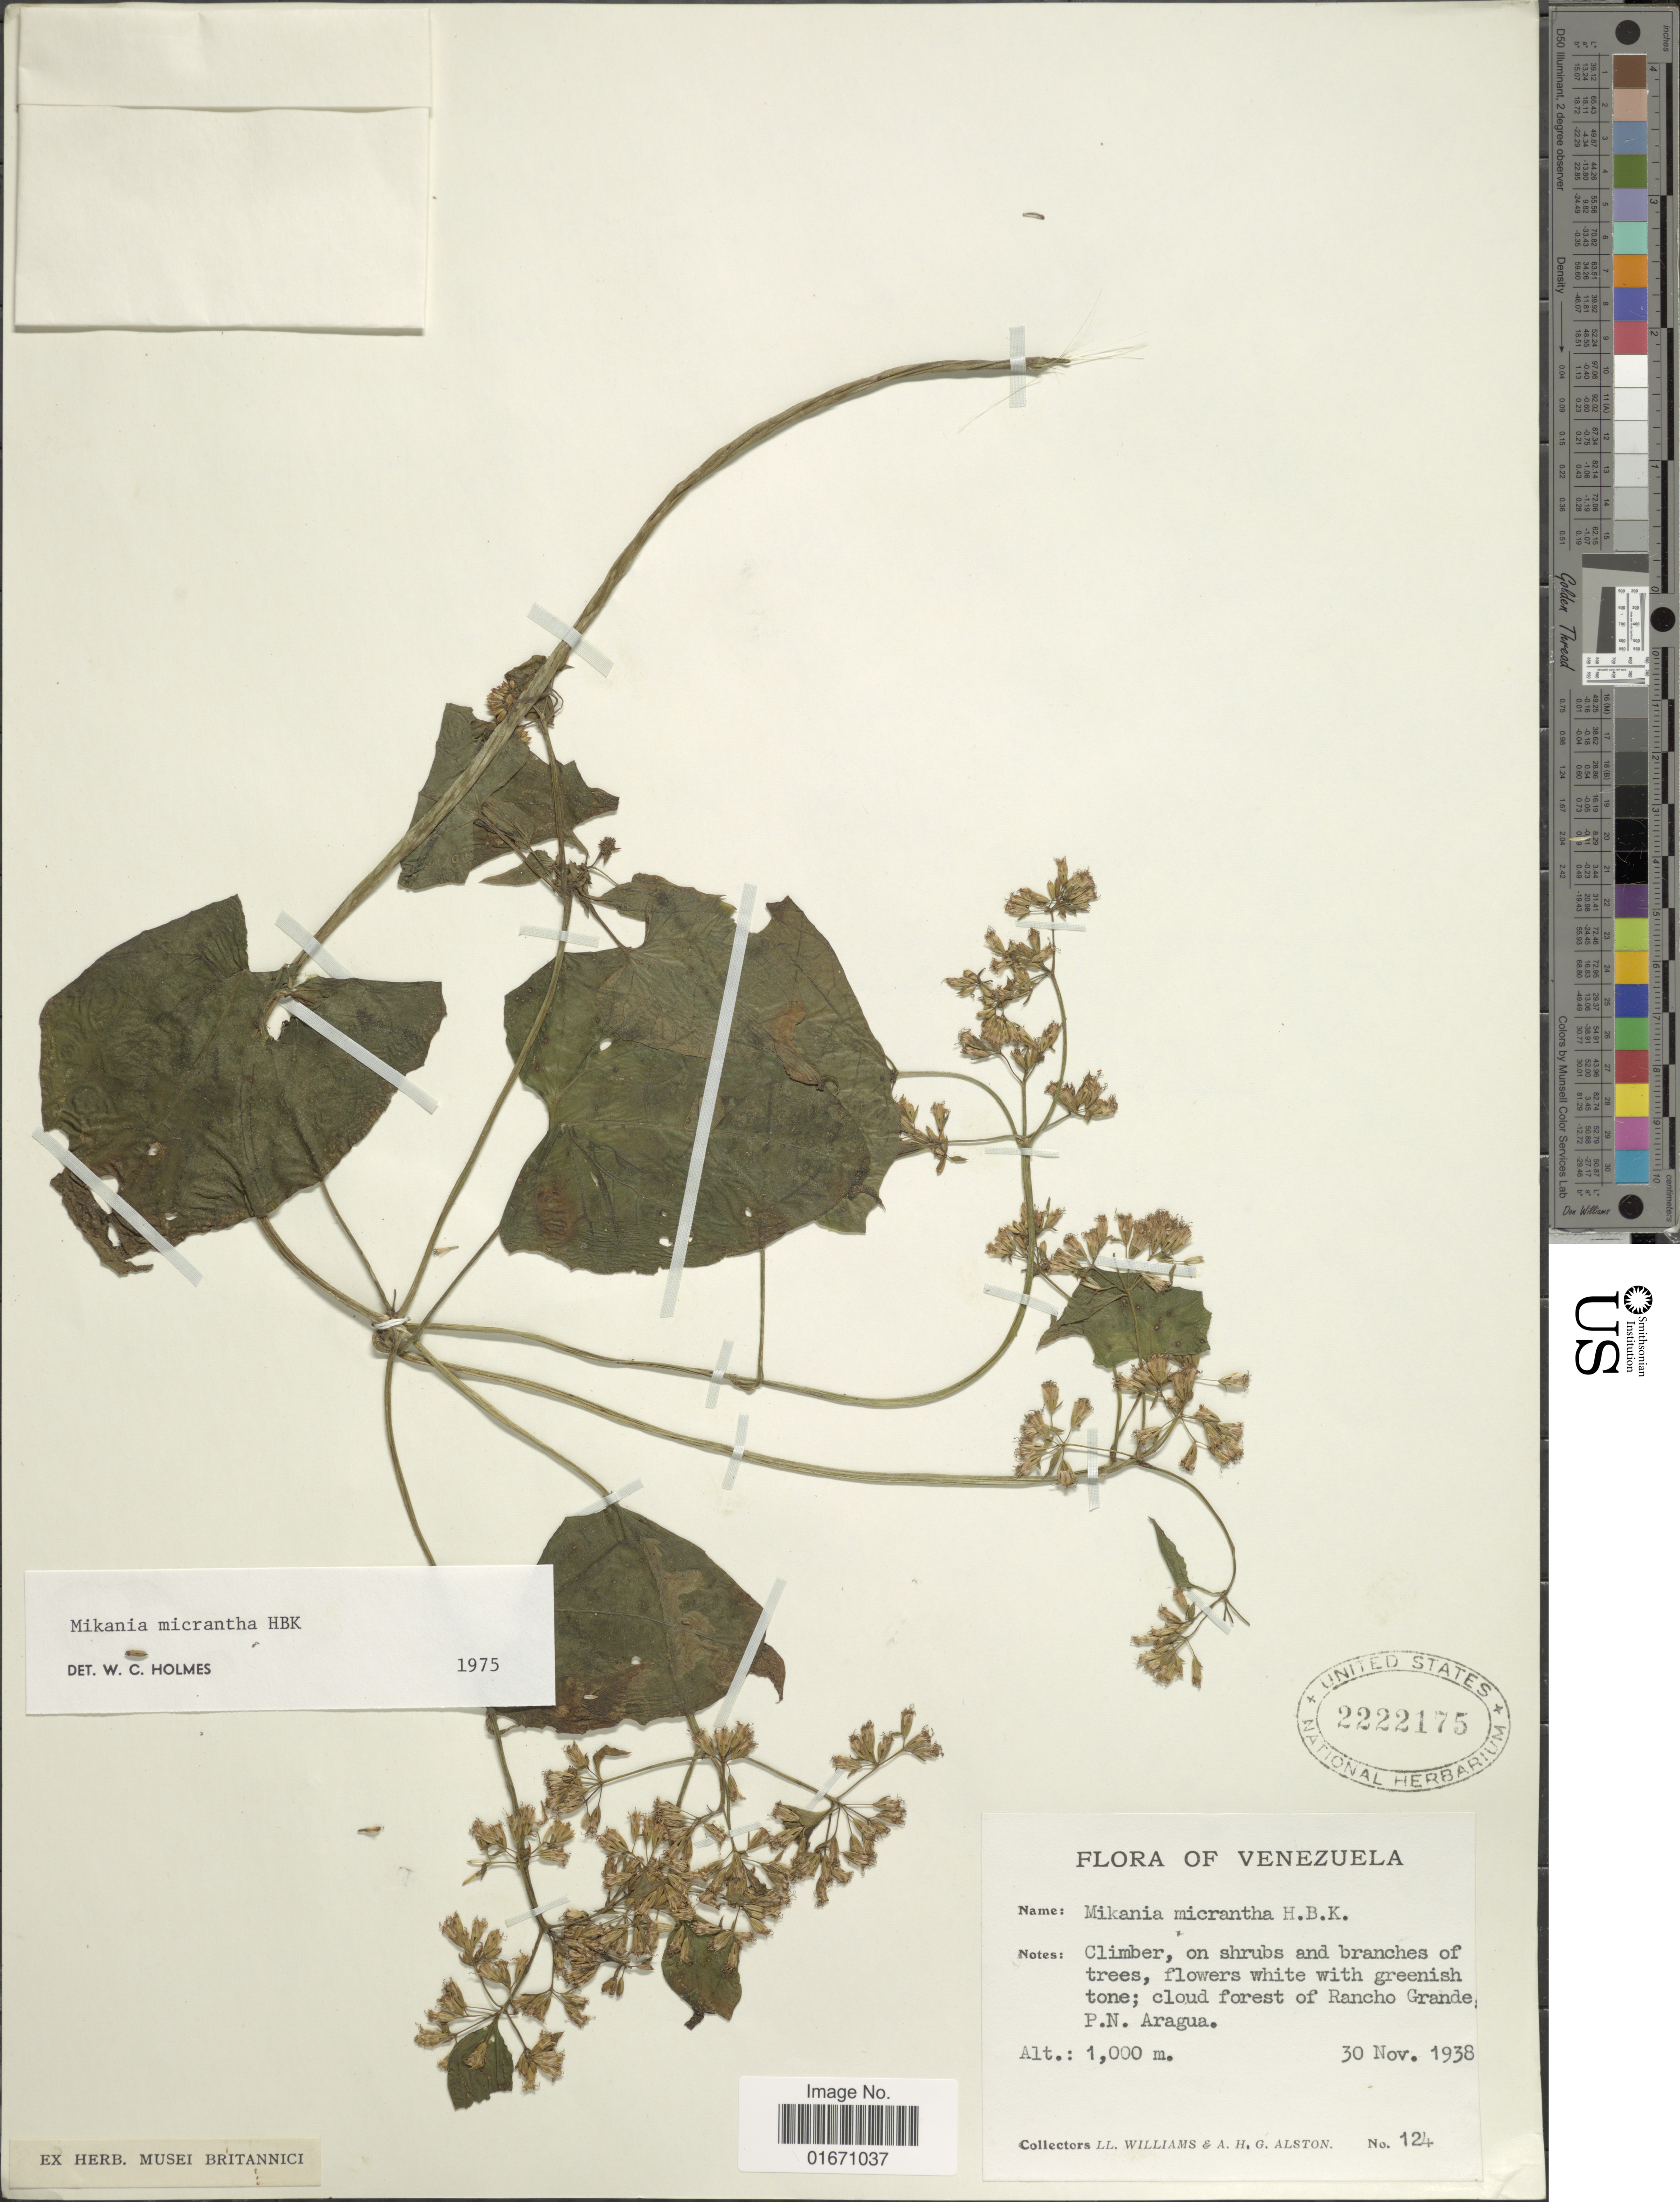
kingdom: Plantae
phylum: Tracheophyta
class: Magnoliopsida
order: Asterales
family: Asteraceae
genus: Mikania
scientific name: Mikania micrantha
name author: Kunth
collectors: Ll. Williams & A. H. Alston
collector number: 124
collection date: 1938-11-30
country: Venezuela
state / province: Aragua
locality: Cloud forest of Rancho Grande, P. N. Aragua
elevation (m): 1000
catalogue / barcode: US 2222175